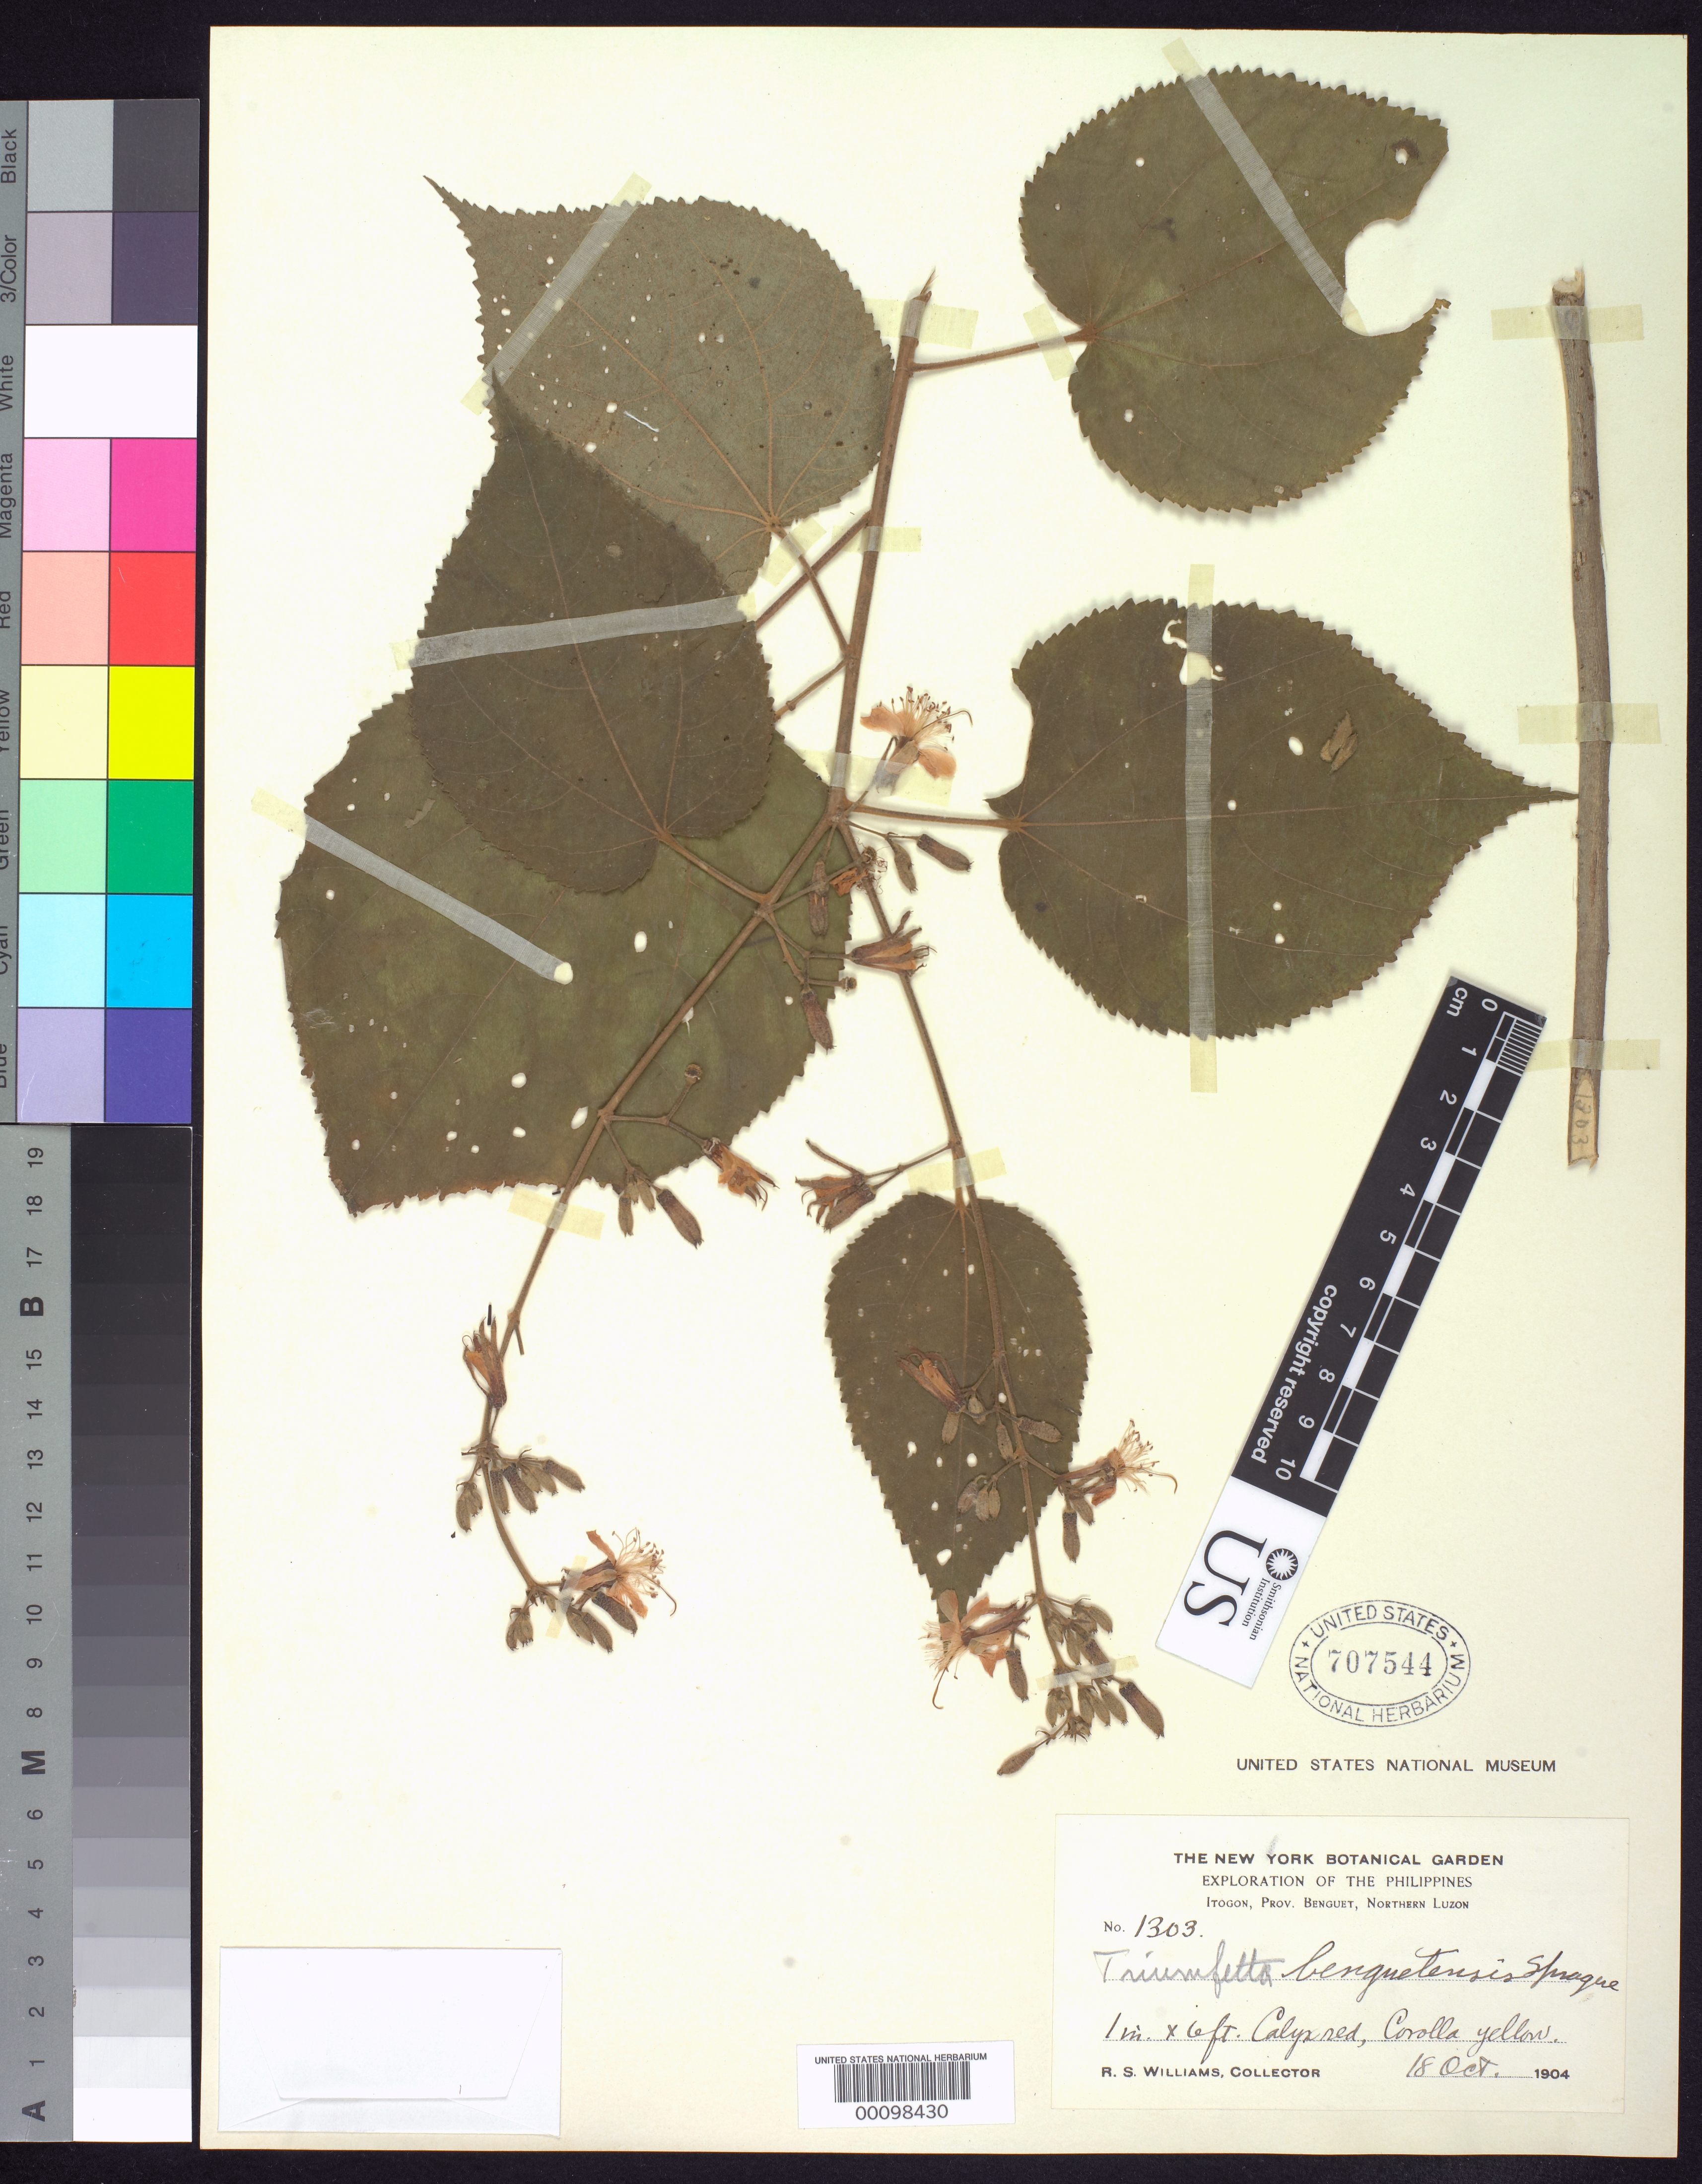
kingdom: Plantae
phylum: Tracheophyta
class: Magnoliopsida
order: Malvales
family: Malvaceae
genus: Triumfetta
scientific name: Triumfetta benguetensis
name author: Sprague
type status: Isosyntype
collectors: R. S. Williams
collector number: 1303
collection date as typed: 18 Oct 1904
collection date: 1904-10-18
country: Philippines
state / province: Cordillera (Administrative Region)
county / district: Benguet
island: Luzon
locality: Itogon.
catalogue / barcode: US 707544